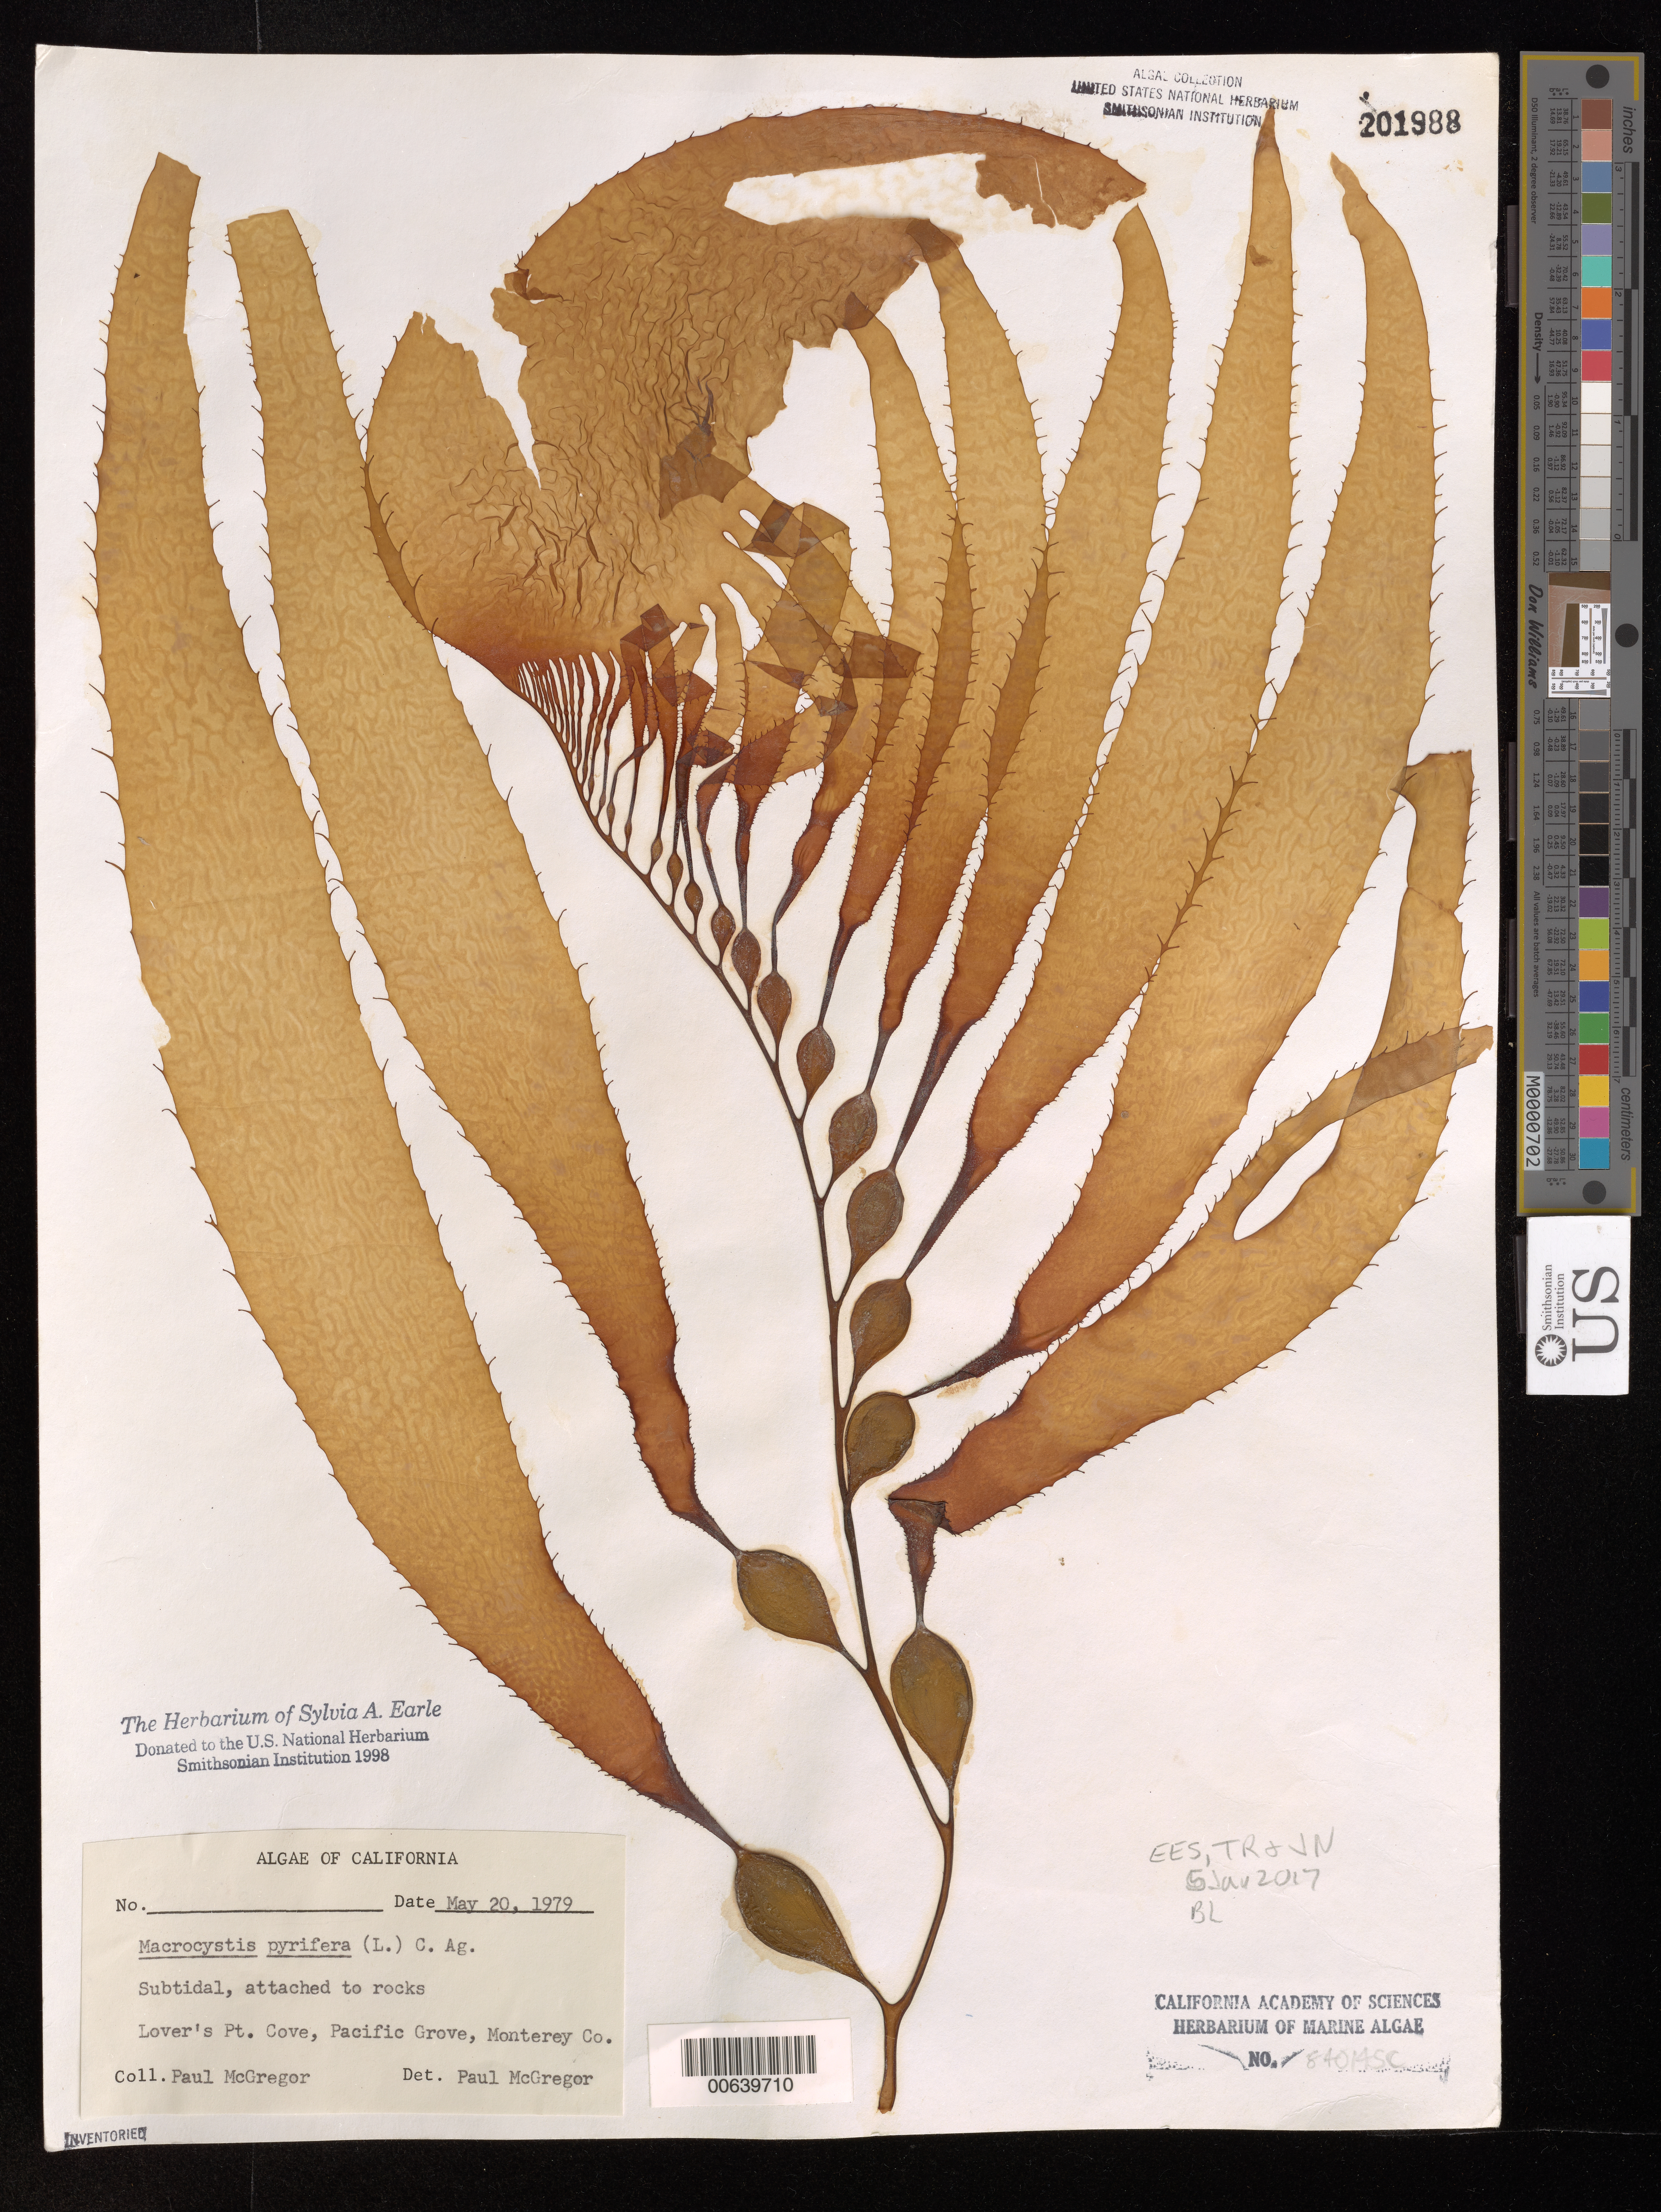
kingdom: Chromista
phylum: Ochrophyta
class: Phaeophyceae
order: Laminariales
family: Laminariaceae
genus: Macrocystis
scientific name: Macrocystis pyrifera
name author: (L.) C. Agardh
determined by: McGregor, Paul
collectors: P. McGregor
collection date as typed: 20 May 1979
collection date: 1979-05-20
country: United States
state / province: California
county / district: Monterey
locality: Lover's Point Cove, Pacific Grove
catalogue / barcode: US 201988